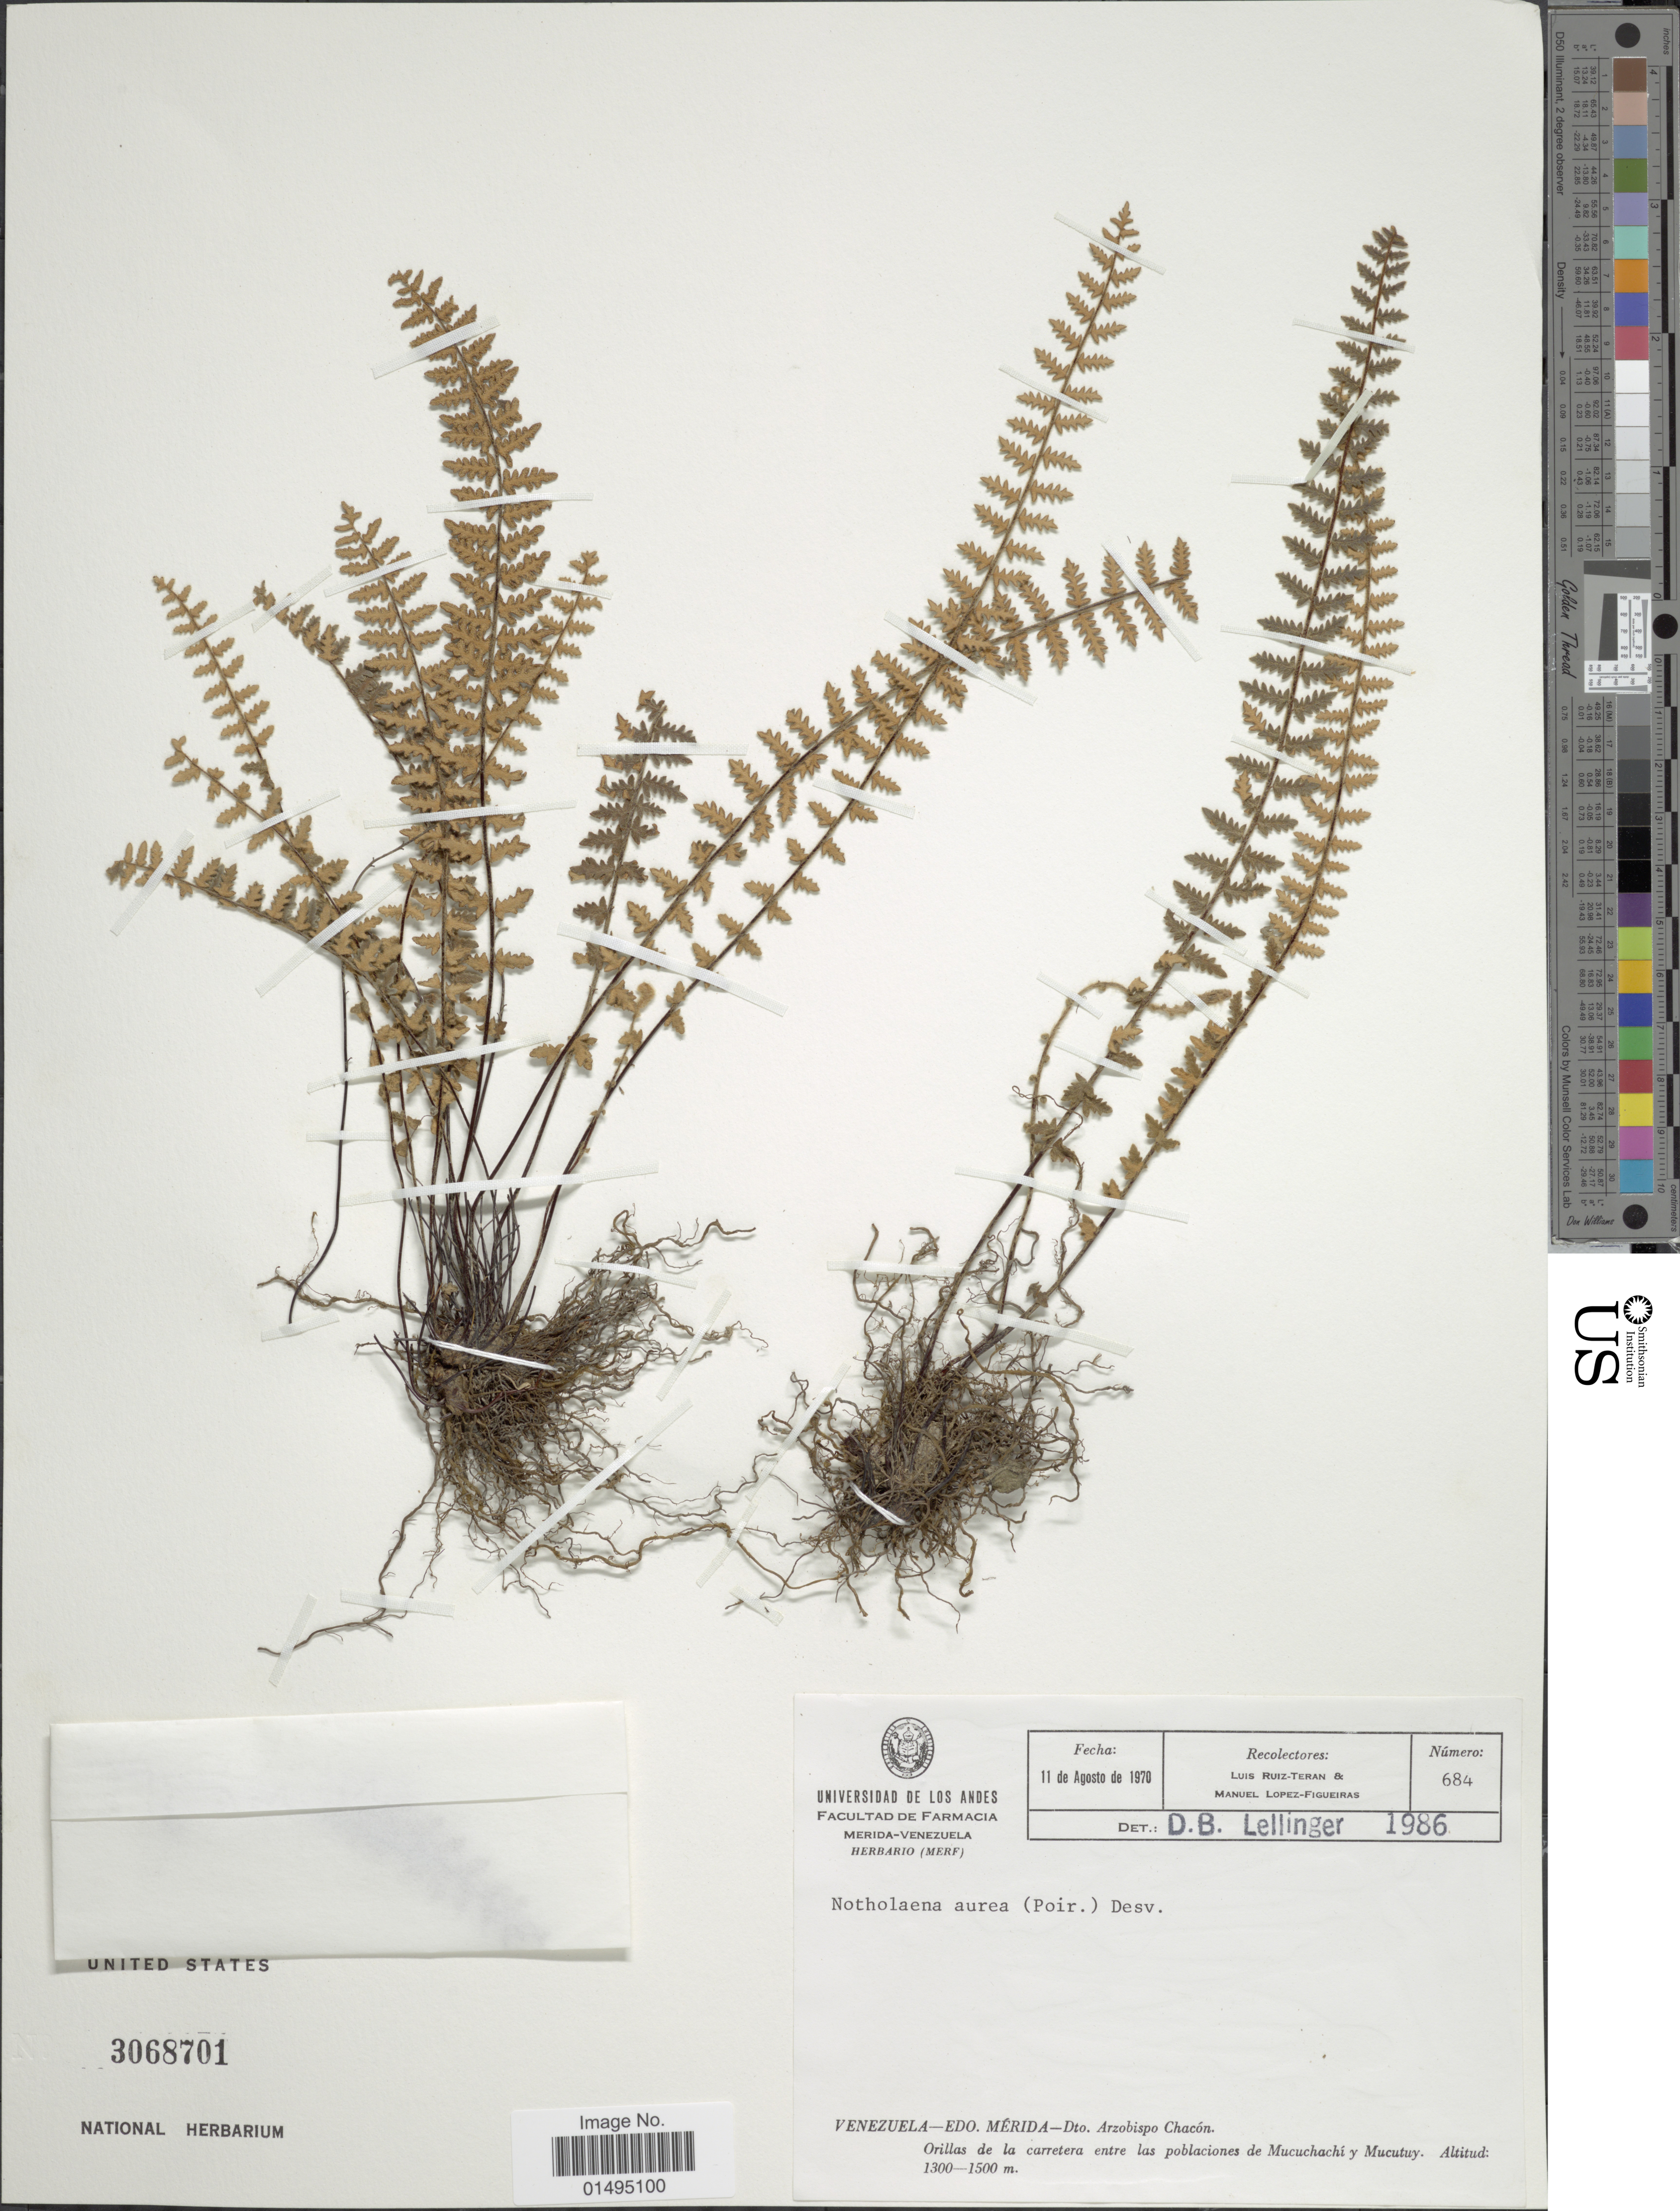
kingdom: Plantae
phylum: Tracheophyta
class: Polypodiopsida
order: Polypodiales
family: Pteridaceae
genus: Myriopteris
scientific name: Myriopteris aurea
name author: (Poir.) Grusz & Windham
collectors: L. E. Ruíz-Terán & M. Lopéz-F.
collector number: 684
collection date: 1970-08-11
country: Venezuela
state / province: Mérida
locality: Venezuela-Edo.Merida, Dto. Arzobispo, Chacon, Orillas de la carretera entre las poblaciones de Mucuchachi y Mucutuy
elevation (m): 1300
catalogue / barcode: US 3068701